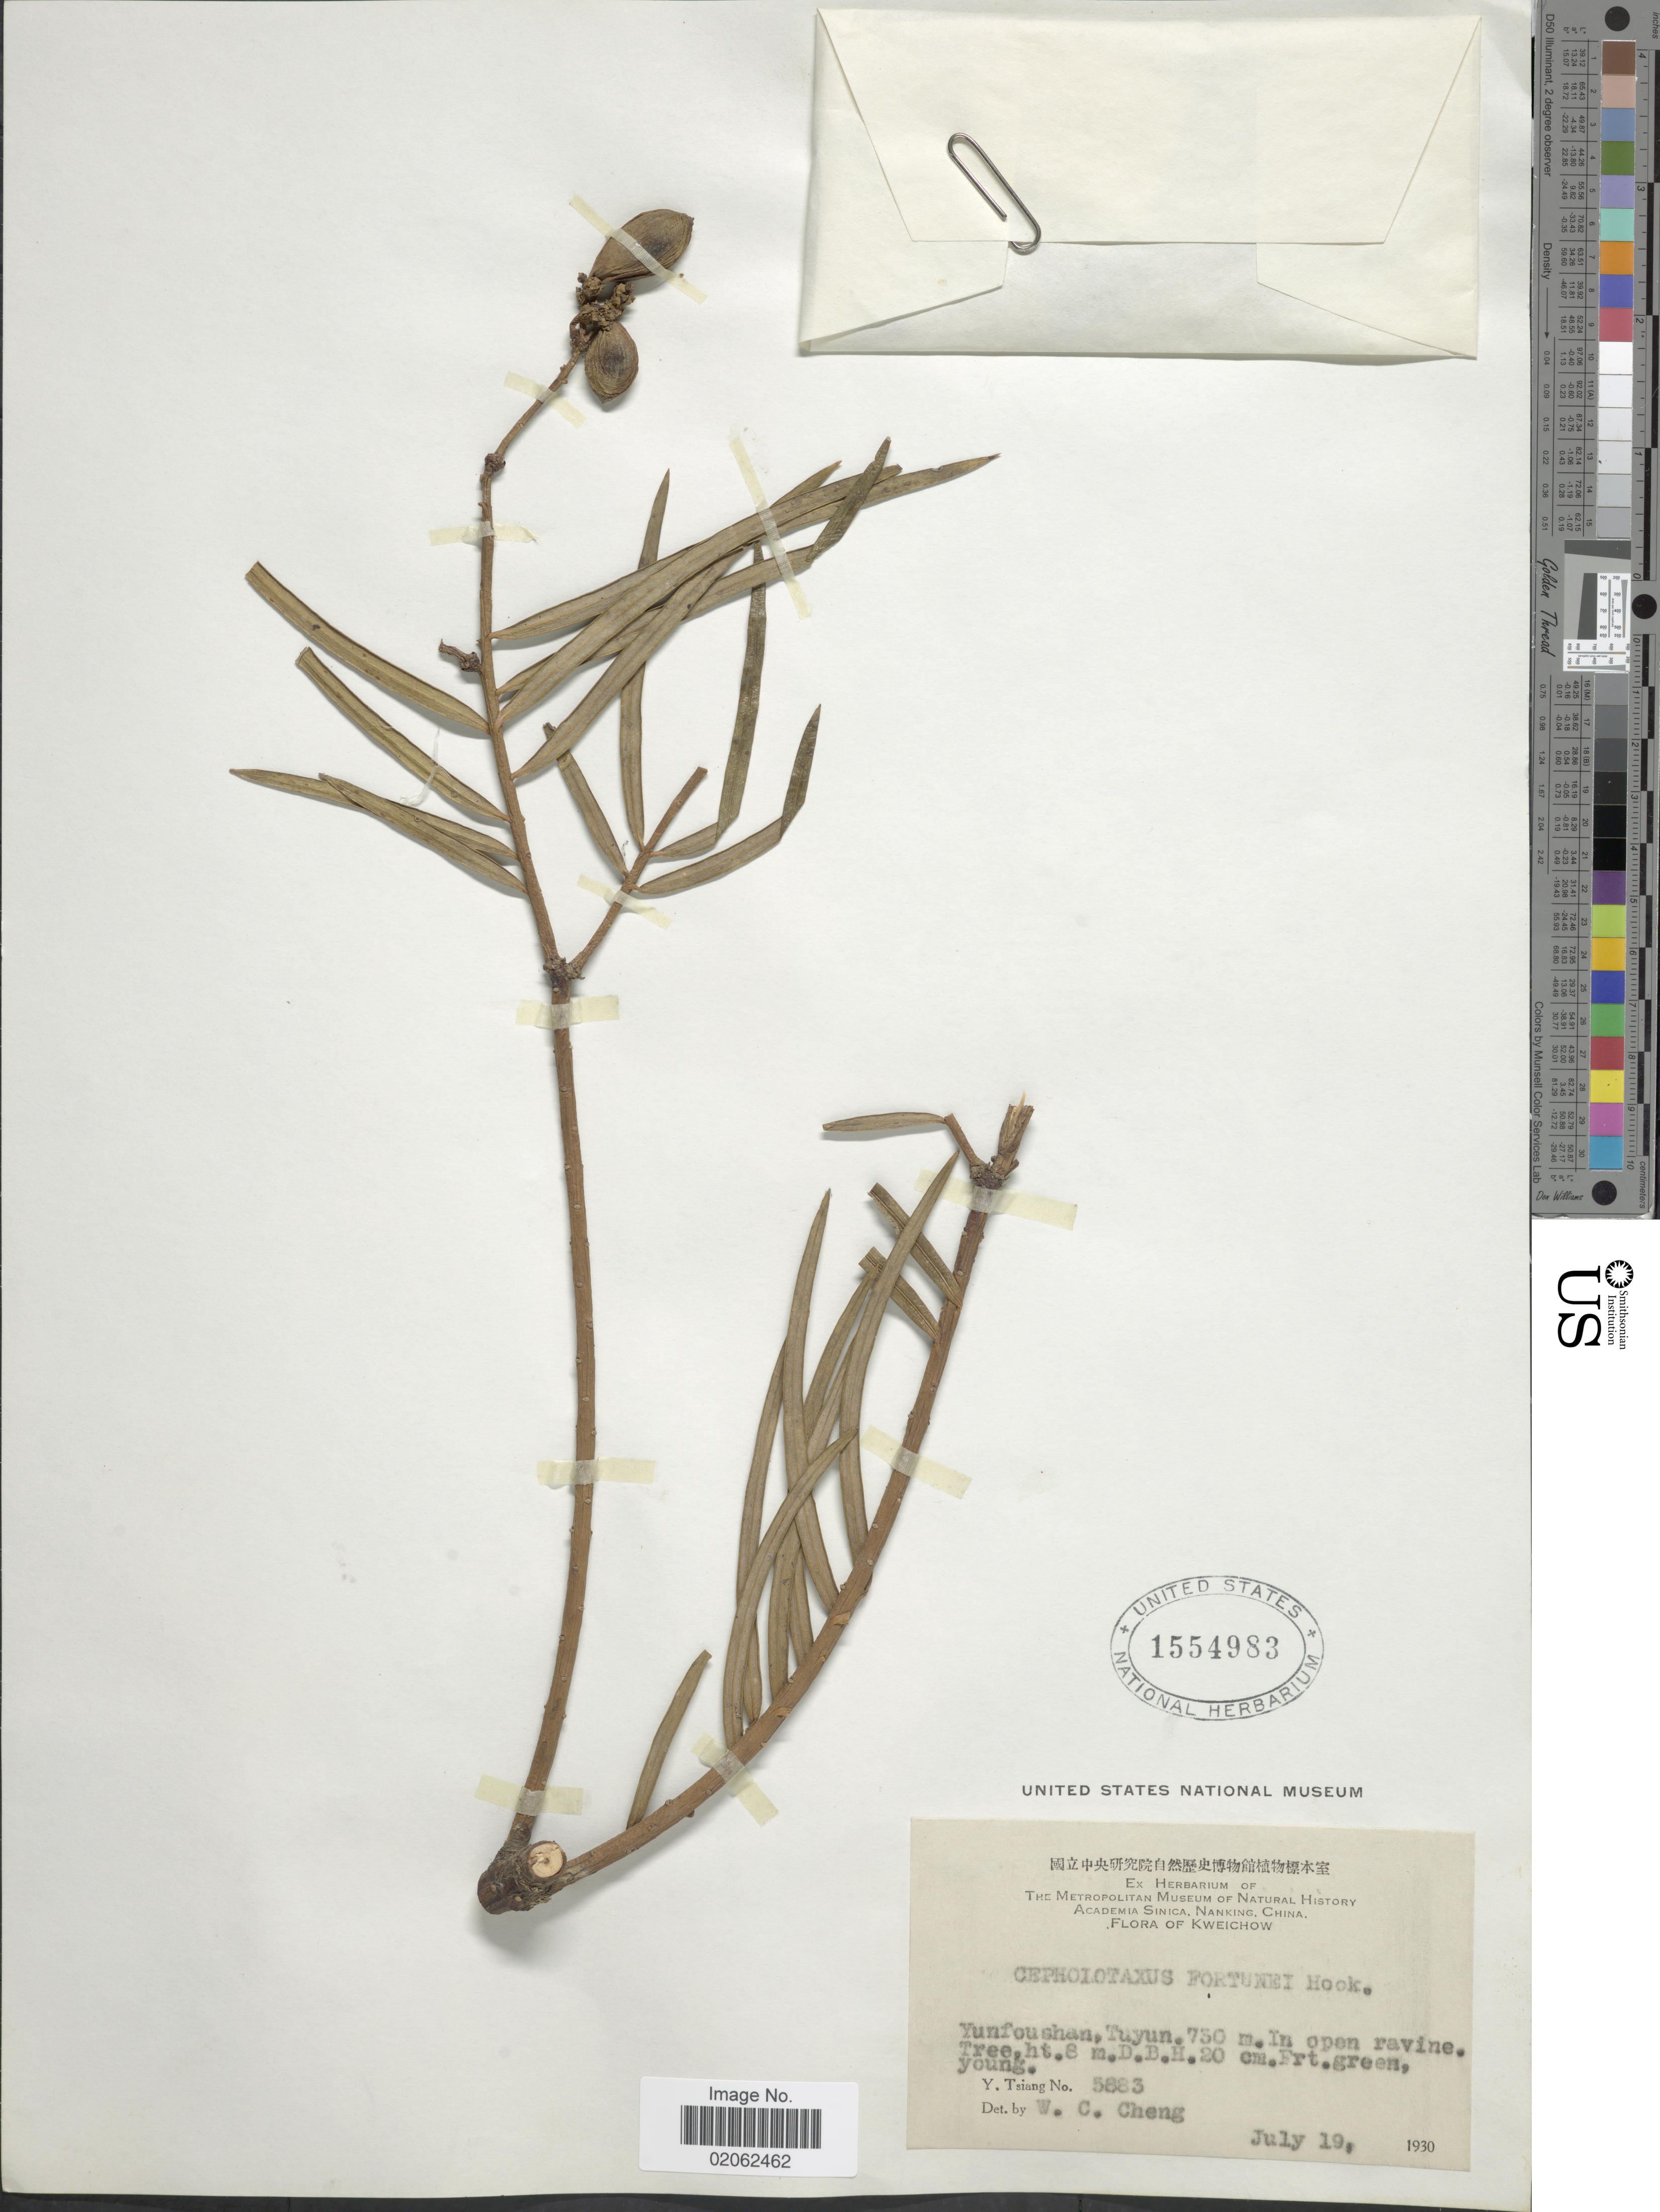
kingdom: Plantae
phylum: Tracheophyta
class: Pinopsida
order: Pinales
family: Cephalotaxaceae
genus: Cephalotaxus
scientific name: Cephalotaxus fortunei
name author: Hook.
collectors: Y. Tsiang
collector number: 5883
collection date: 1930-07-19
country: China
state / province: Guizhou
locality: Kweichow. Yunfoushan, Tuyun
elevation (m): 750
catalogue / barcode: US 1554983